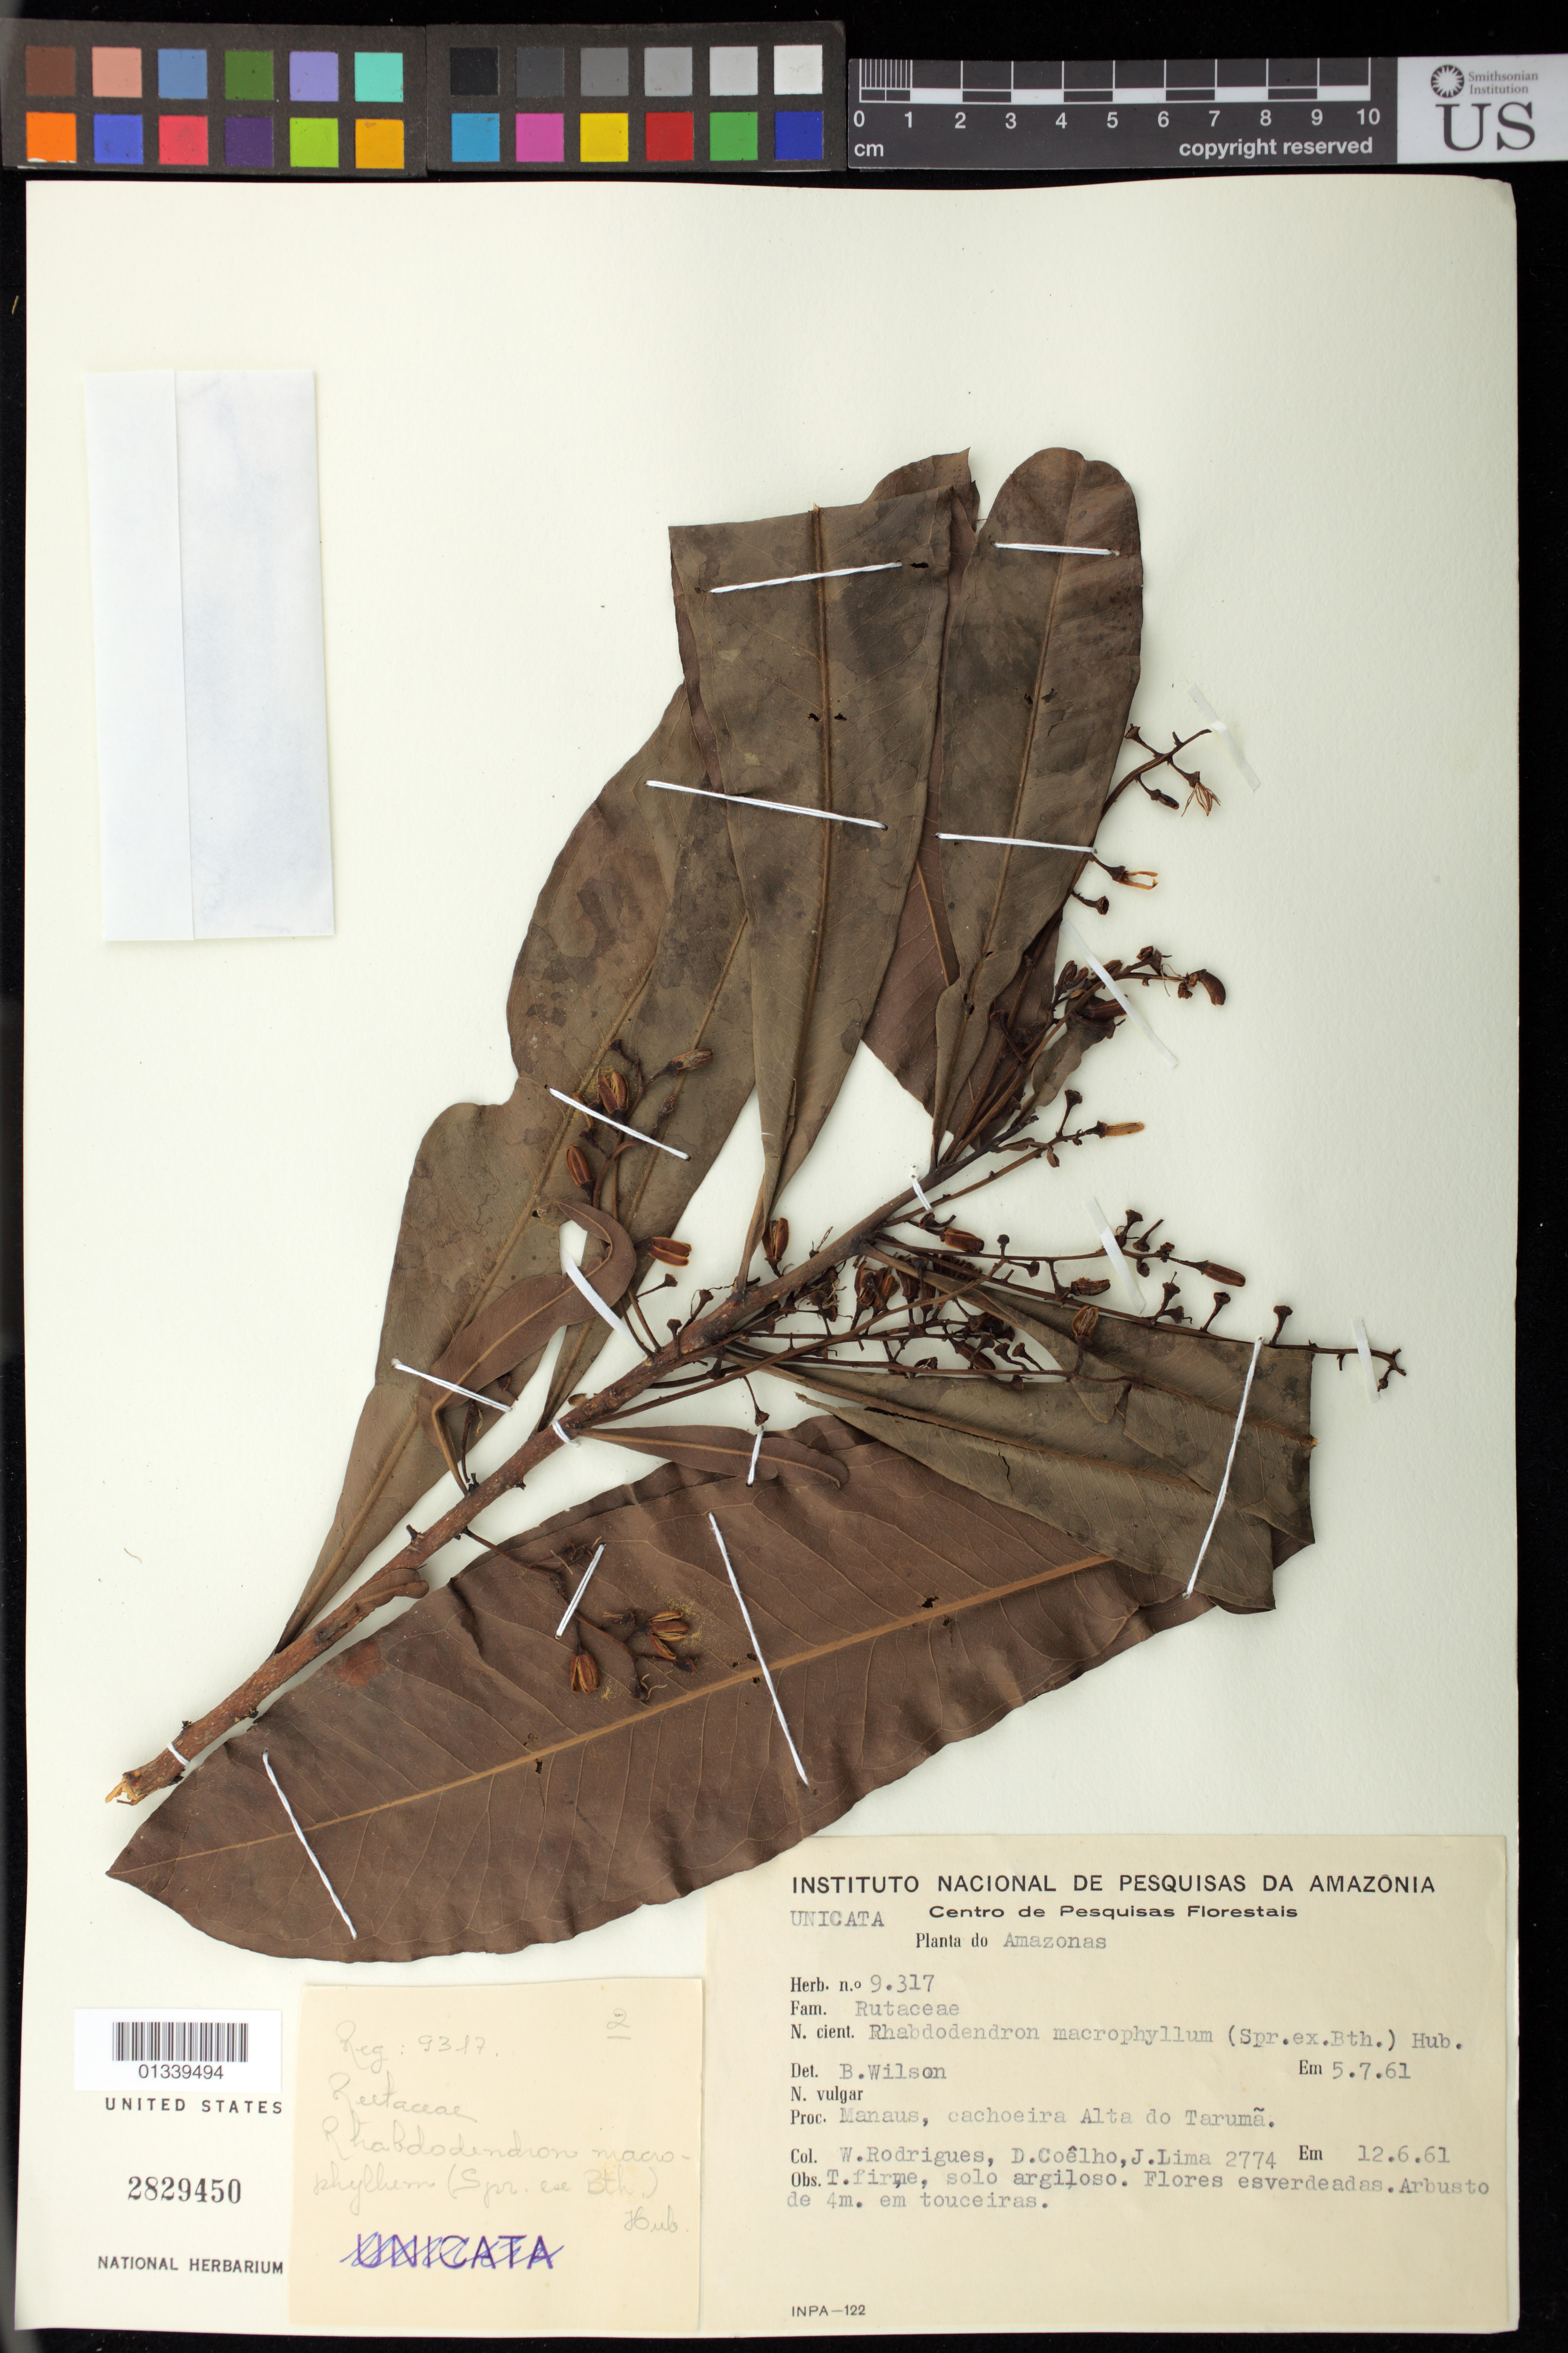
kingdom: Plantae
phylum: Tracheophyta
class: Magnoliopsida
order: Caryophyllales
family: Rhabdodendraceae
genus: Rhabdodendron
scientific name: Rhabdodendron macrophyllum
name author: (Spruce ex Benth.) Huber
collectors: W. A. Rodrigues, D. F. Coêlho & J. F. Lima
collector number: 2774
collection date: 1961-06-12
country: Brazil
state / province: Amazonas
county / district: Manaus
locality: Cachoeira Alta do Tarmã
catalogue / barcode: US 2829450